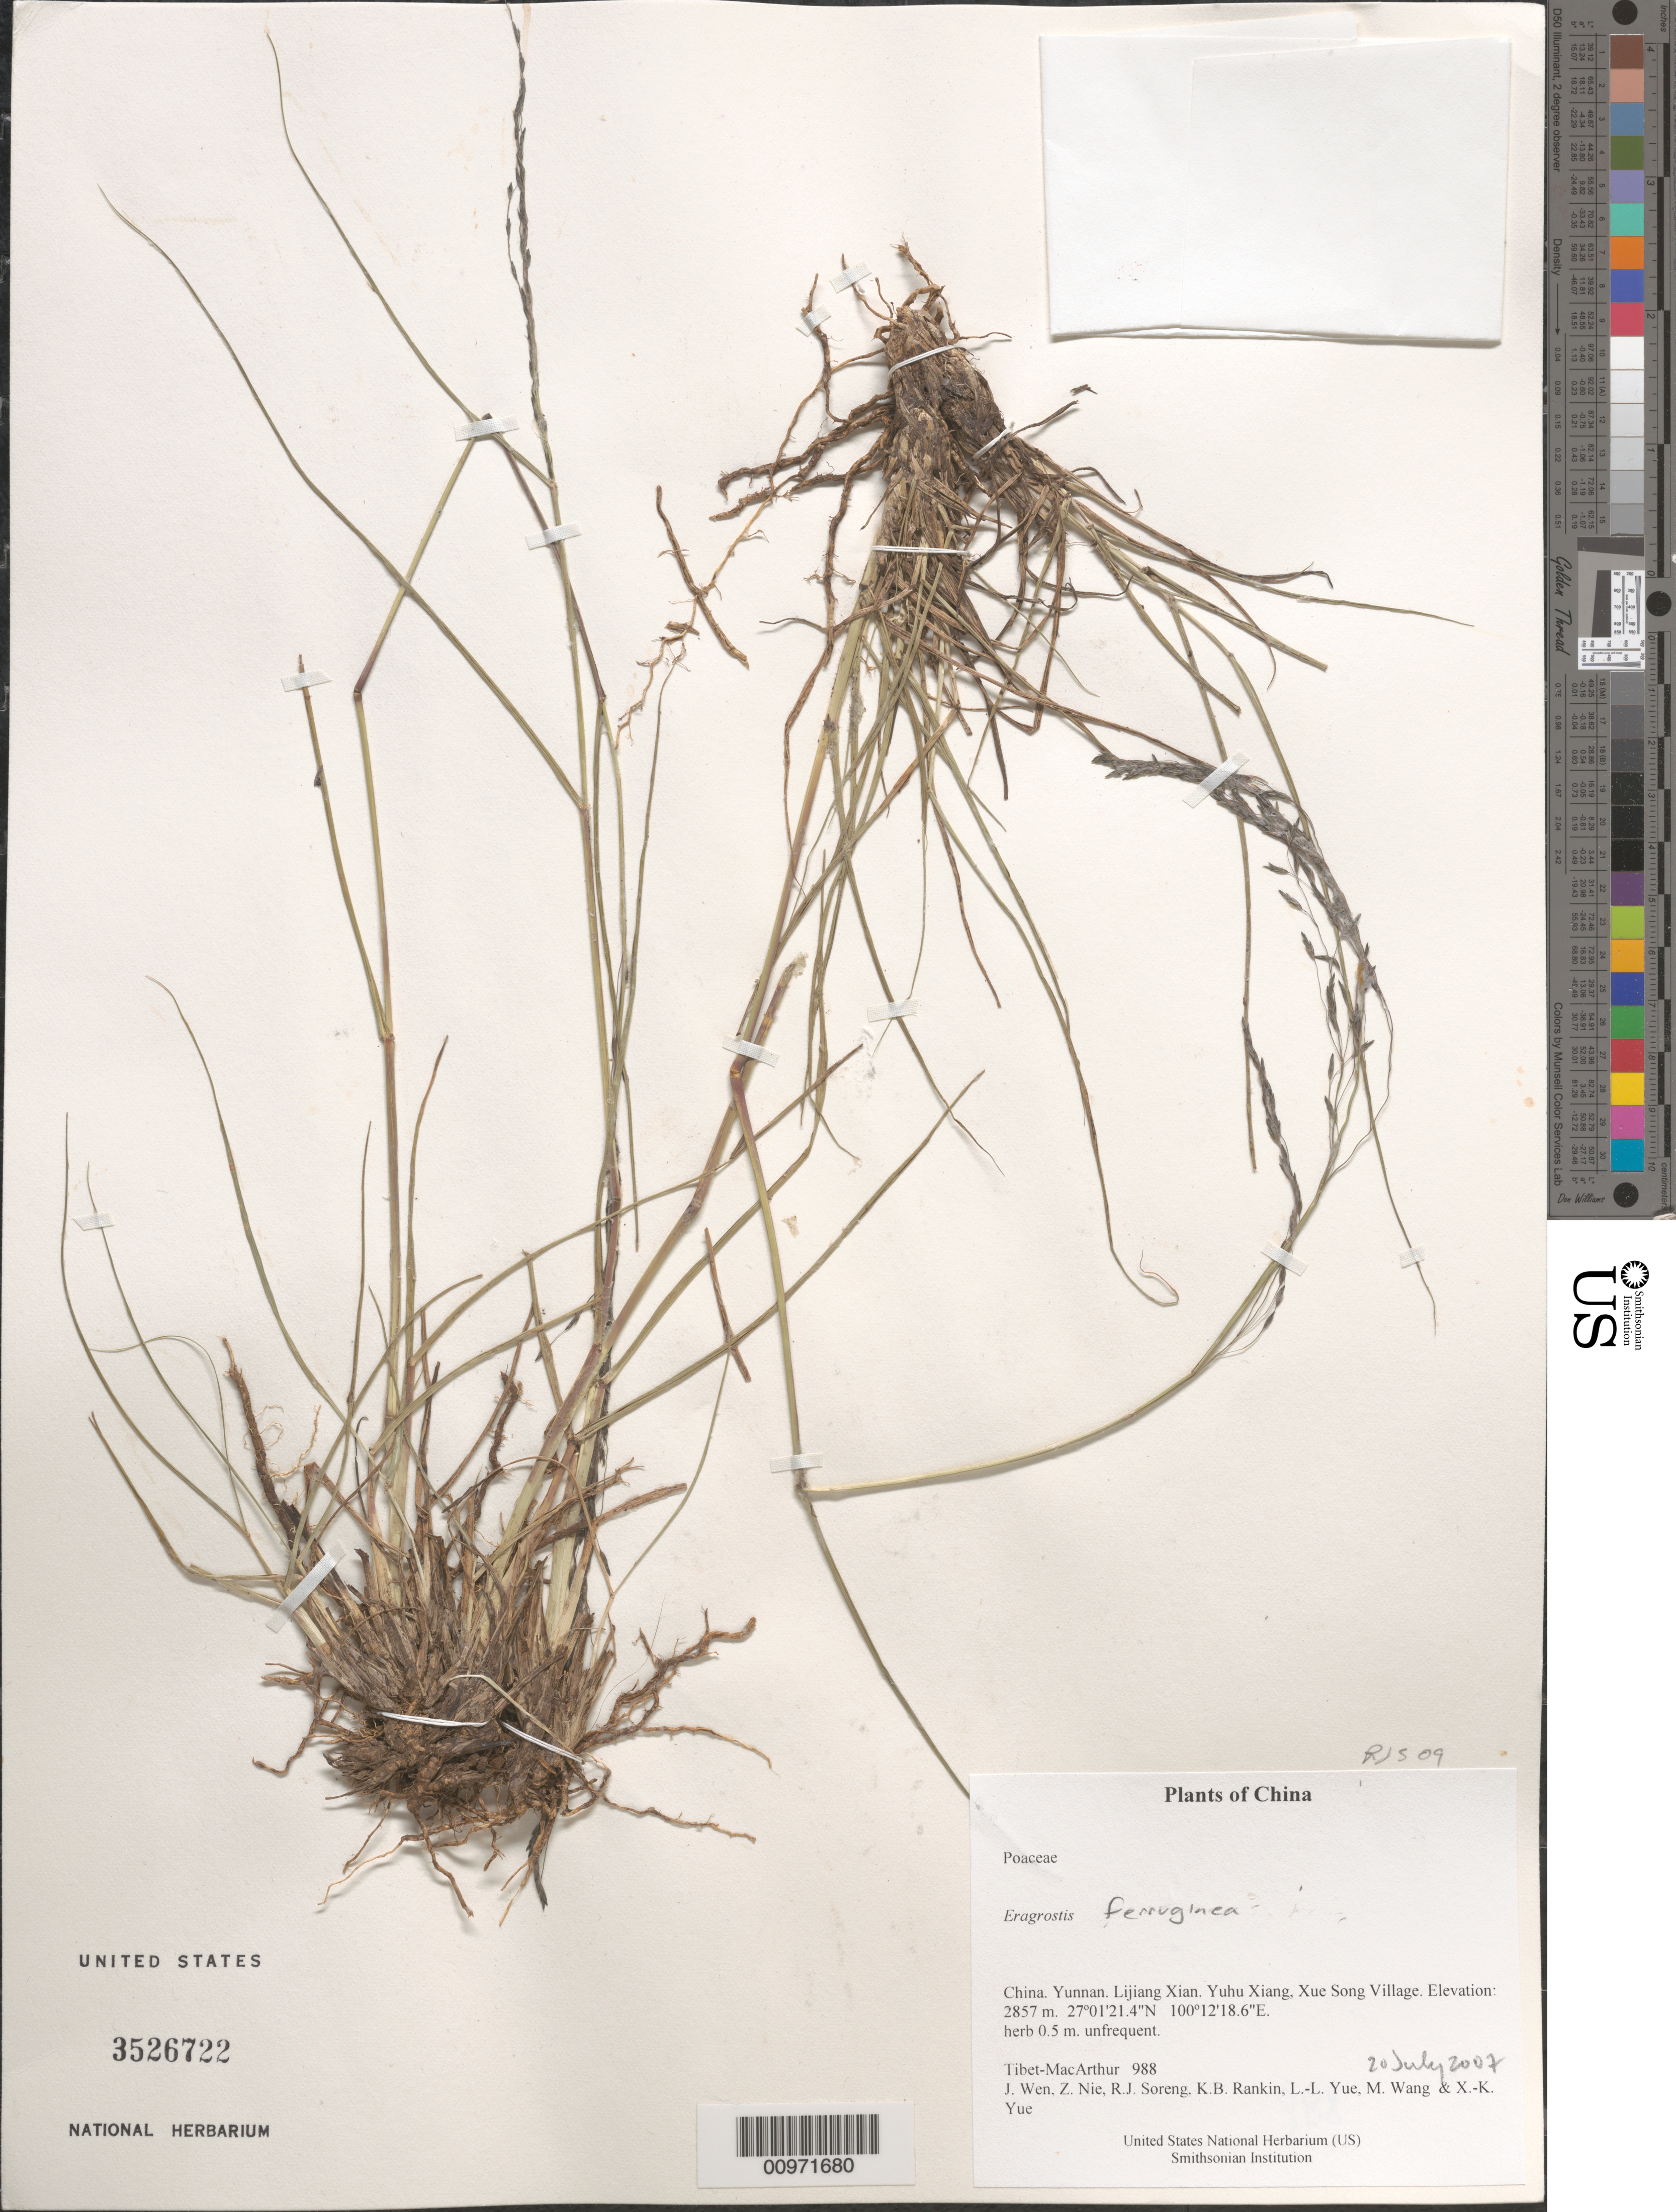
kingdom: Plantae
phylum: Tracheophyta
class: Liliopsida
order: Poales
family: Poaceae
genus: Eragrostis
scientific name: Eragrostis ferruginea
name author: (Thunb.) P. Beauv.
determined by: Soreng, Robert J., Research Associate (BOT), Smithsonian Institution - National Museum of Natural History (UNITED STATES)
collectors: Tibet-MacArthur, J. Wen, Z. Nie, R. J. Soreng, K. Rankin, L. Yue, M. Wang & X. Yue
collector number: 988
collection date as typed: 20 Jul 2007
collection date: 2007-07-20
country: China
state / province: Yunnan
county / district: Lijiang Xian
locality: Yuhu Xiang, Xue Song Village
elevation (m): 2857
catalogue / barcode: US 3526722